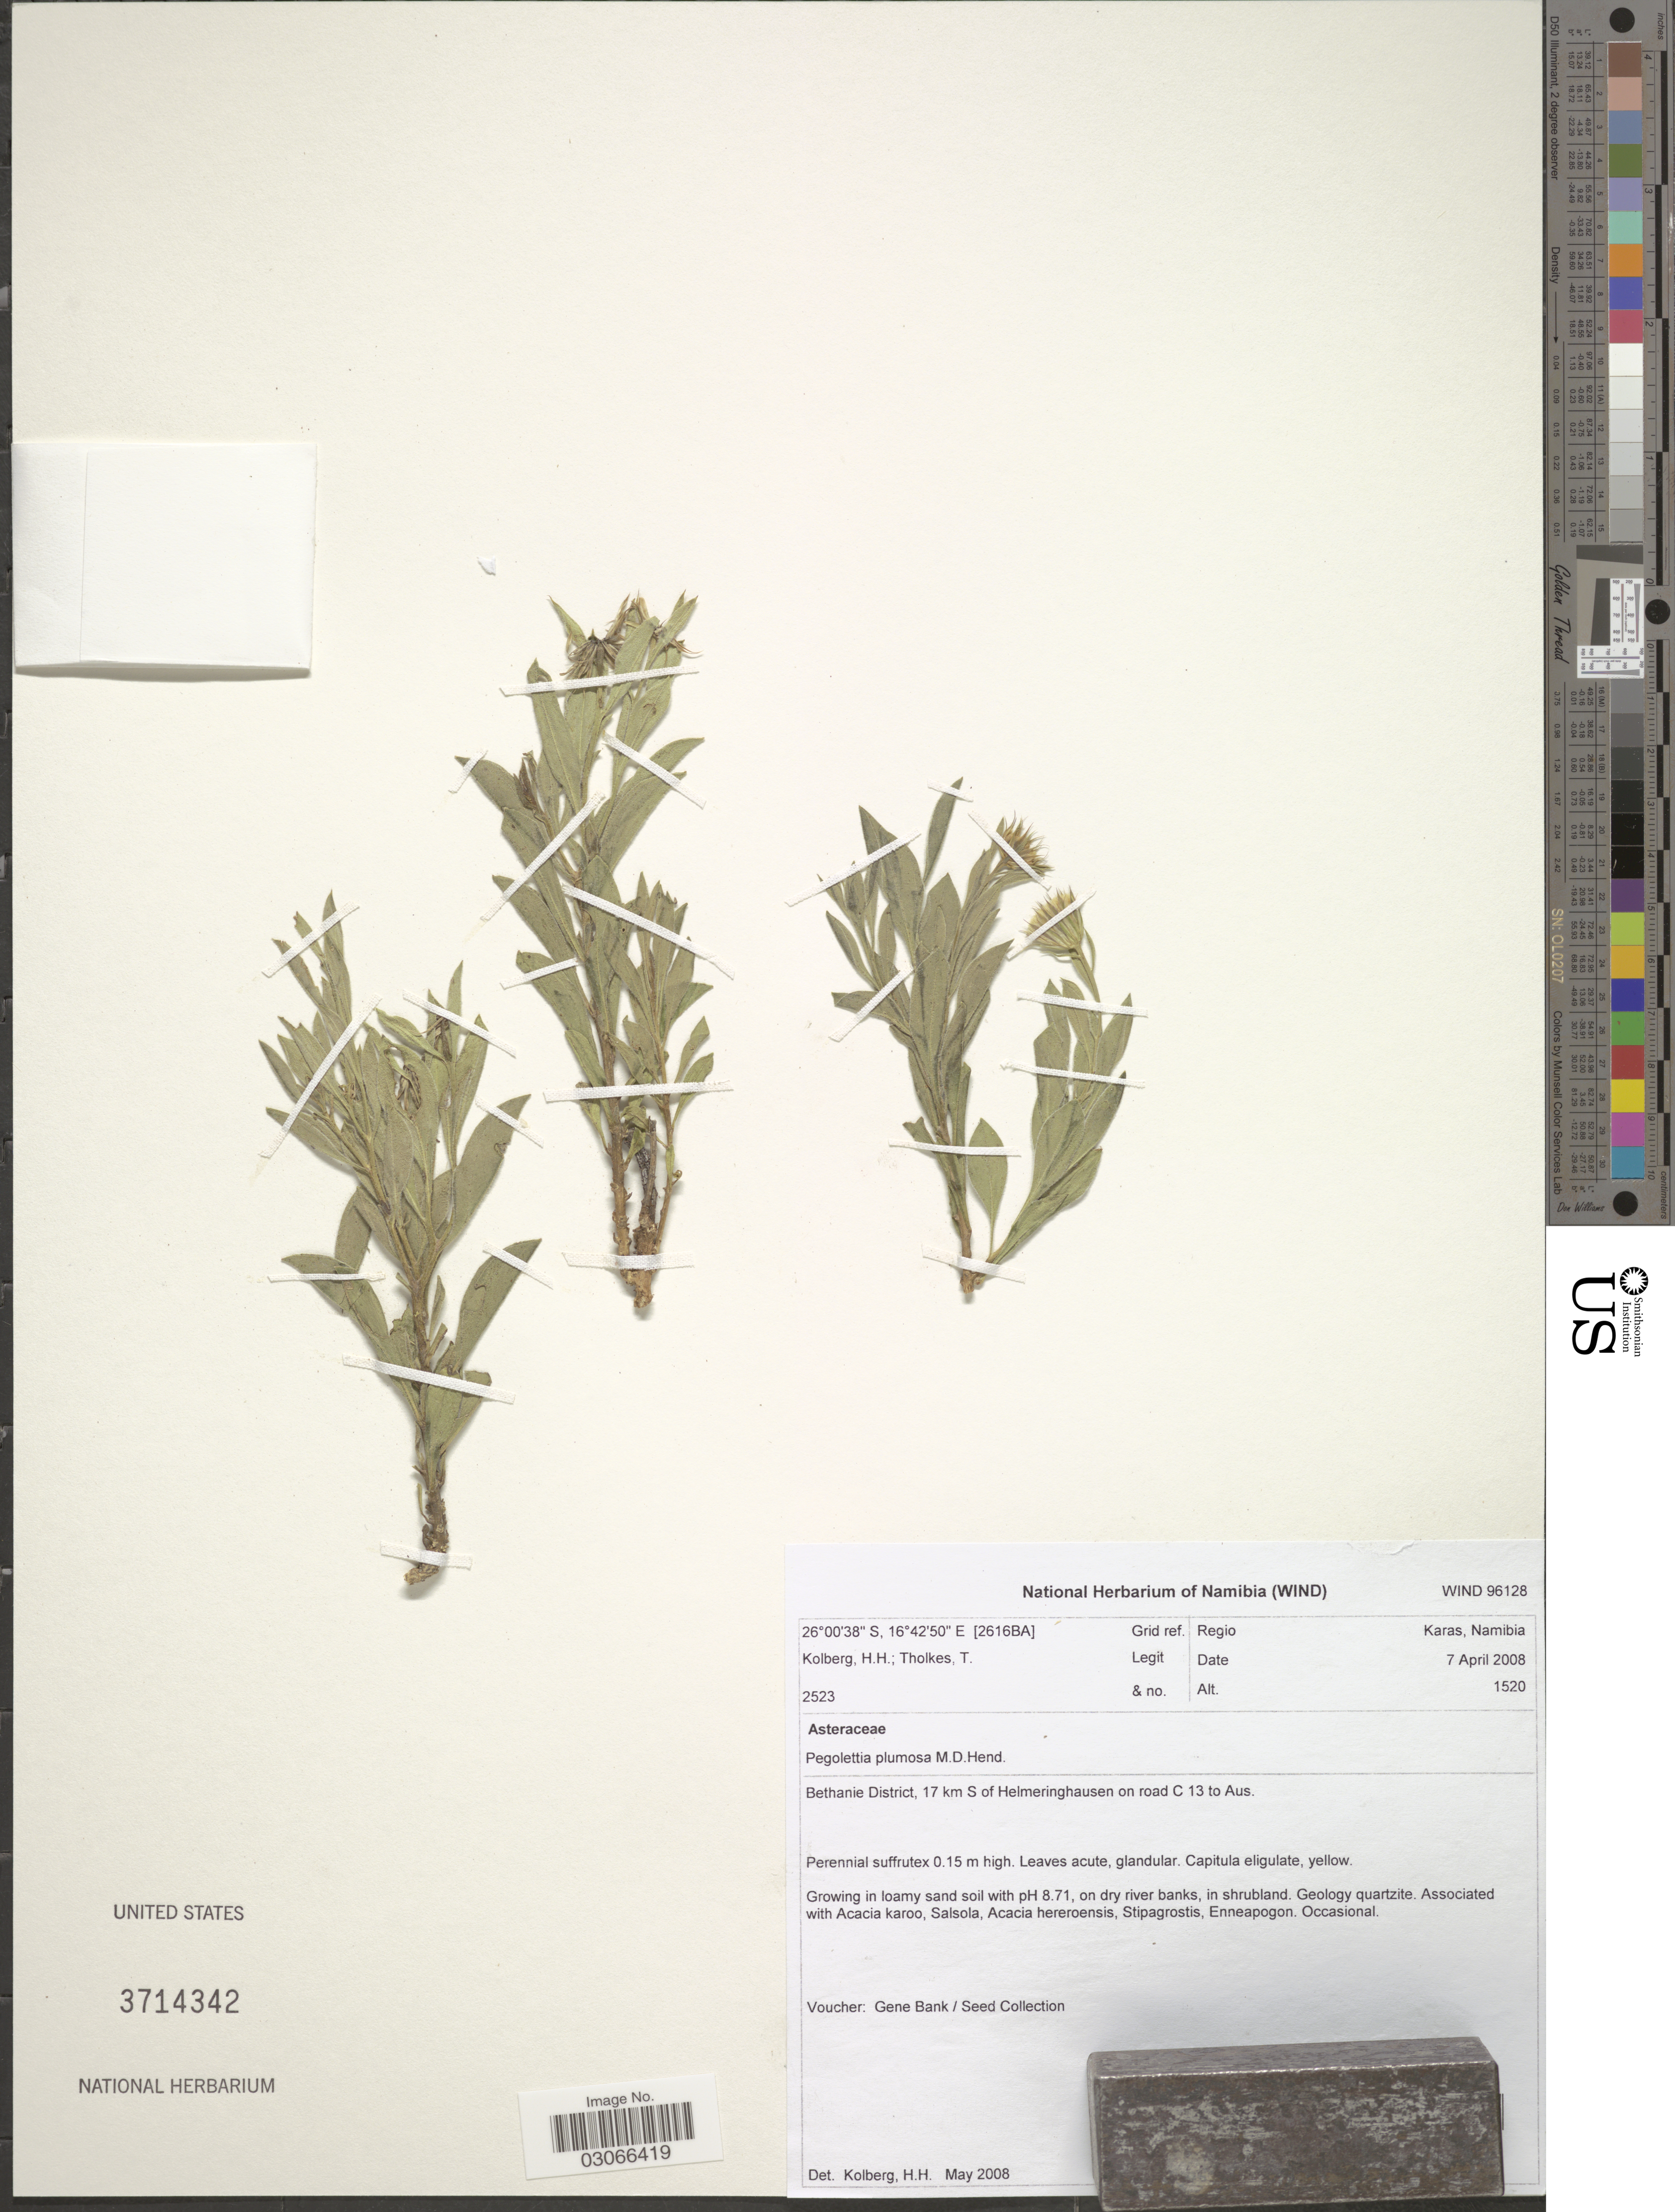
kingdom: Plantae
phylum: Tracheophyta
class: Magnoliopsida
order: Asterales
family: Asteraceae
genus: Pegolettia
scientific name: Pegolettia plumosa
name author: M.D. Hend.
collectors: H. H. Kolberg & T. Tholkes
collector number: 2523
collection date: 2008-04-07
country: Namibia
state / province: Karas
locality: [2616BA] Grid ref. Regio Karas. Bethanie District, 17 km S of Helmeringhausen on road C 13 to Aus.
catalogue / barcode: US 3714342